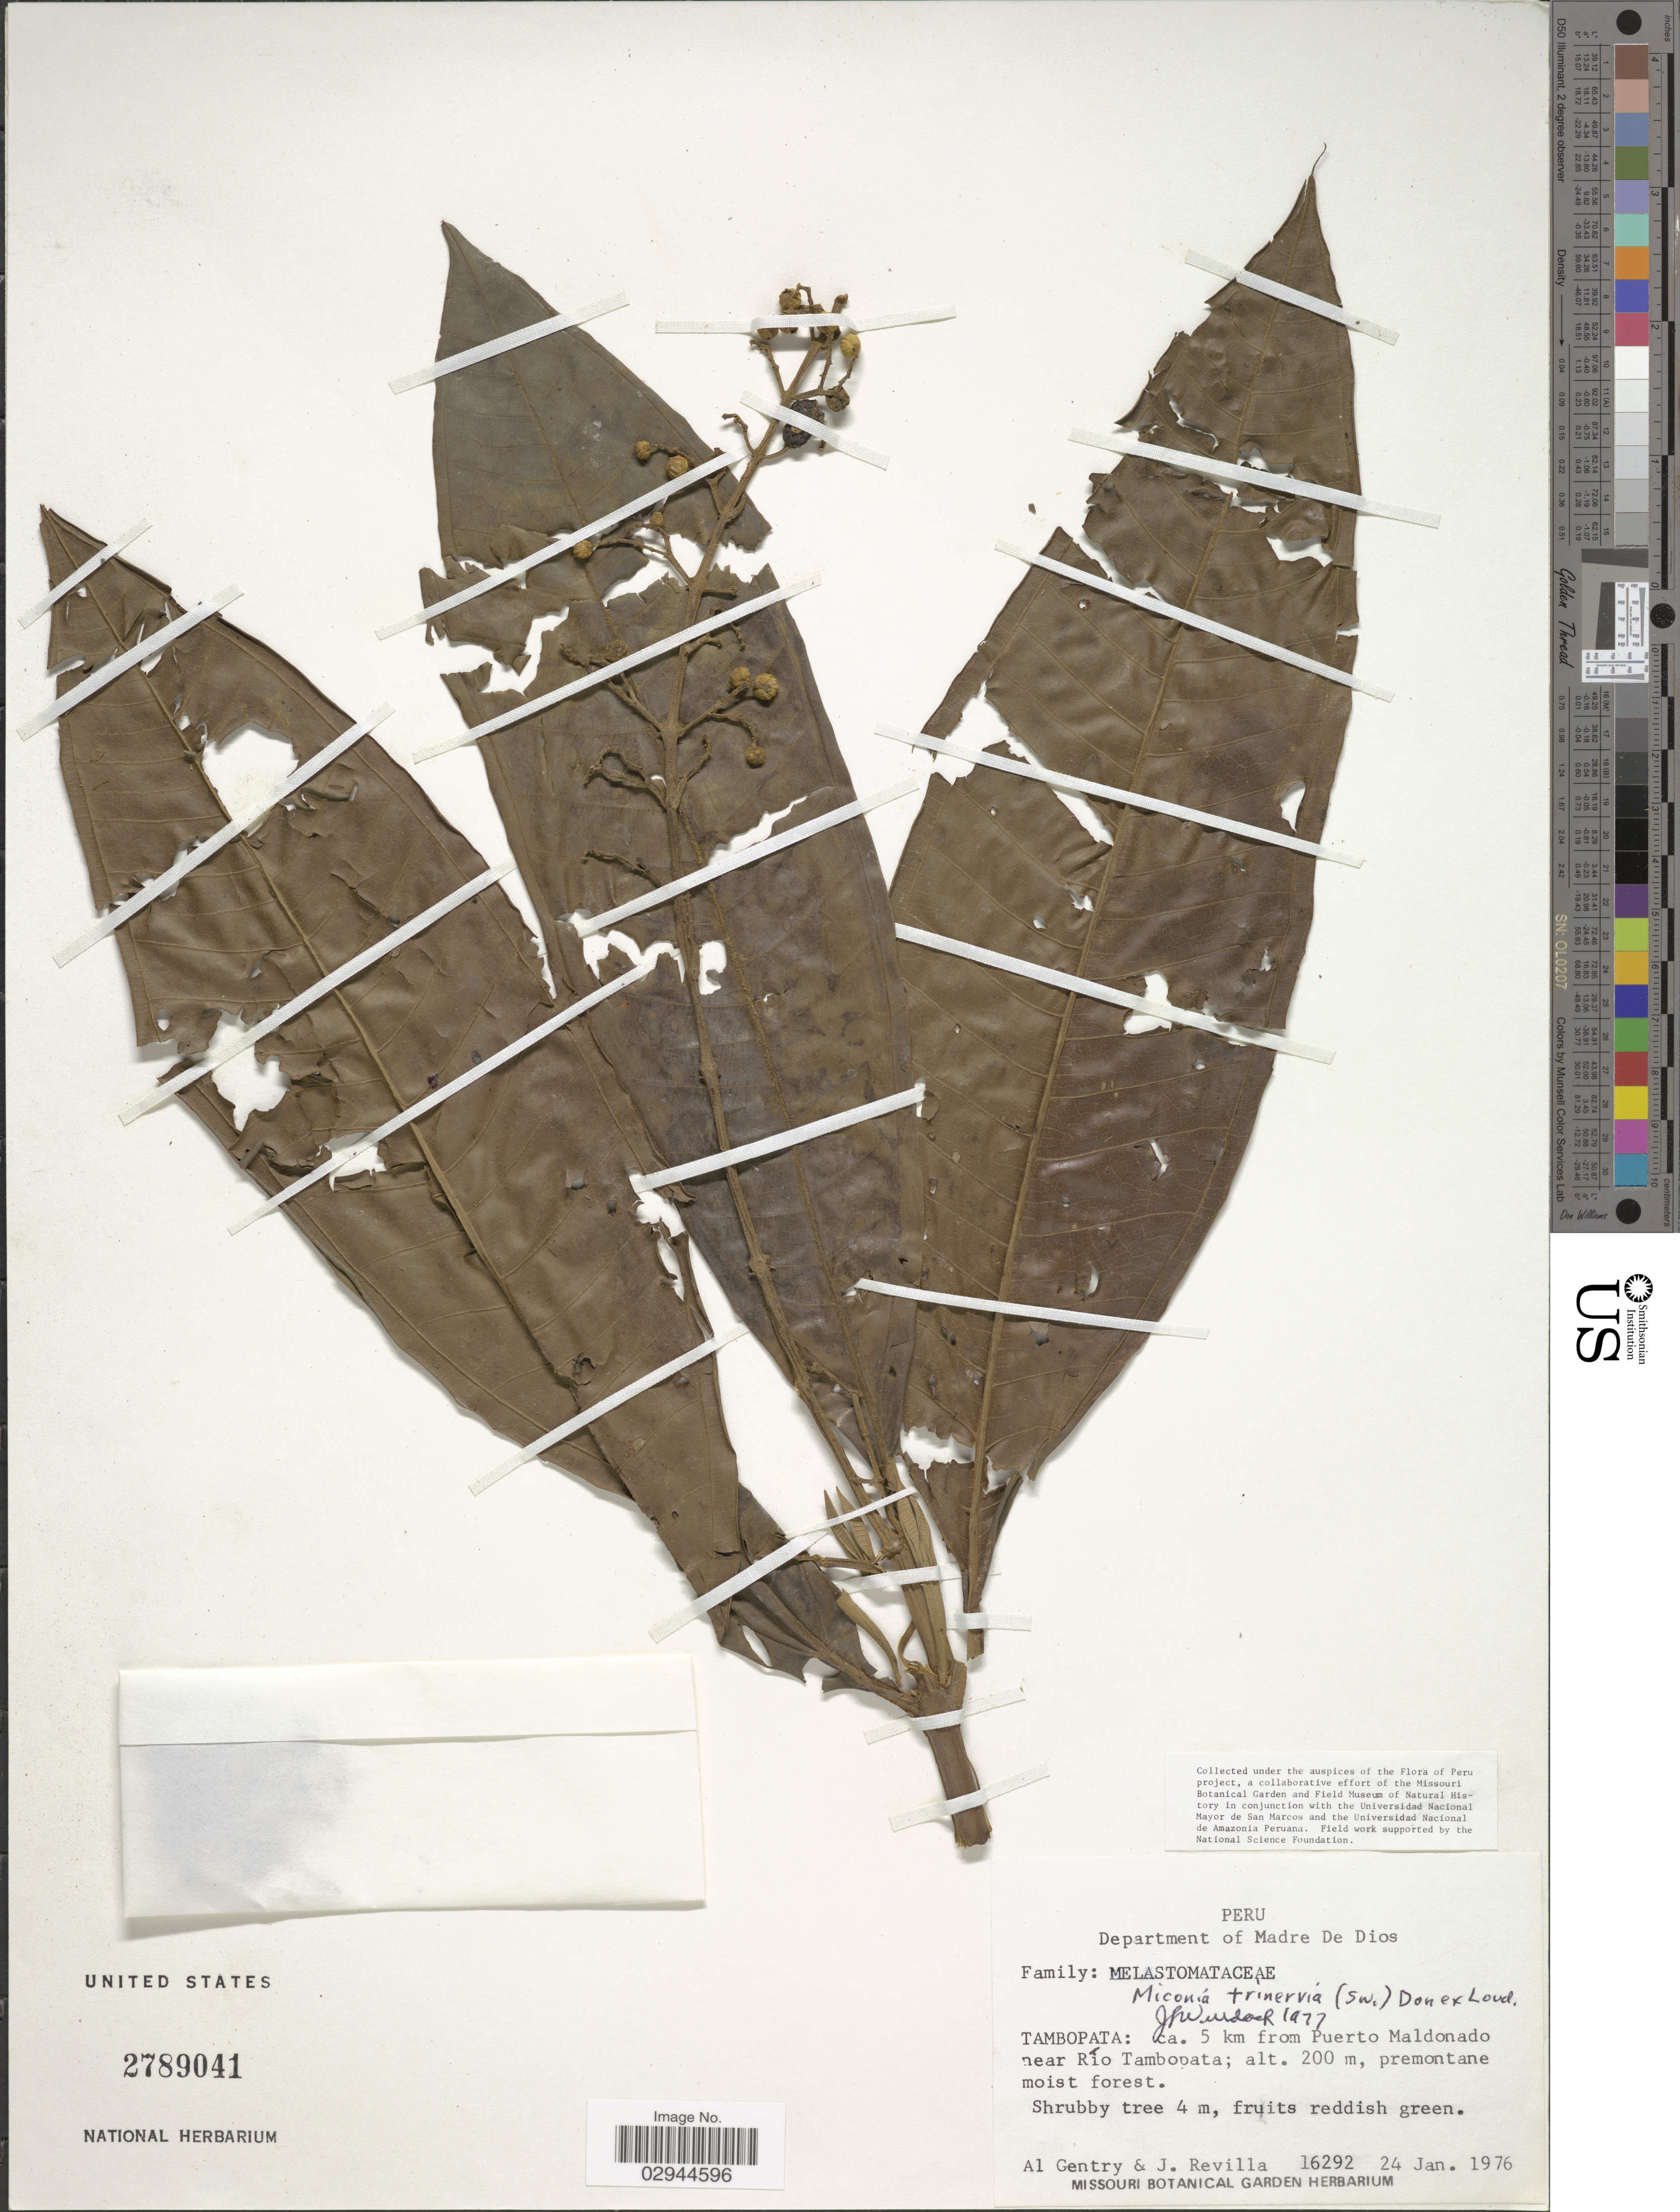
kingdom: Plantae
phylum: Tracheophyta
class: Magnoliopsida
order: Myrtales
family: Melastomataceae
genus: Miconia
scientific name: Miconia trinervia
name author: (Sw.) D. Don ex Loudon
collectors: A. H. Gentry & J. Revilla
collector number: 16292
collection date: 1976-01-24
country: Peru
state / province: Madre de Dios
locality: Department of Madre de Dios, Tambopata, ca. 5 km from Puerto Maldonado near Río Tambopata.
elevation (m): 200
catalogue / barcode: US 2789041